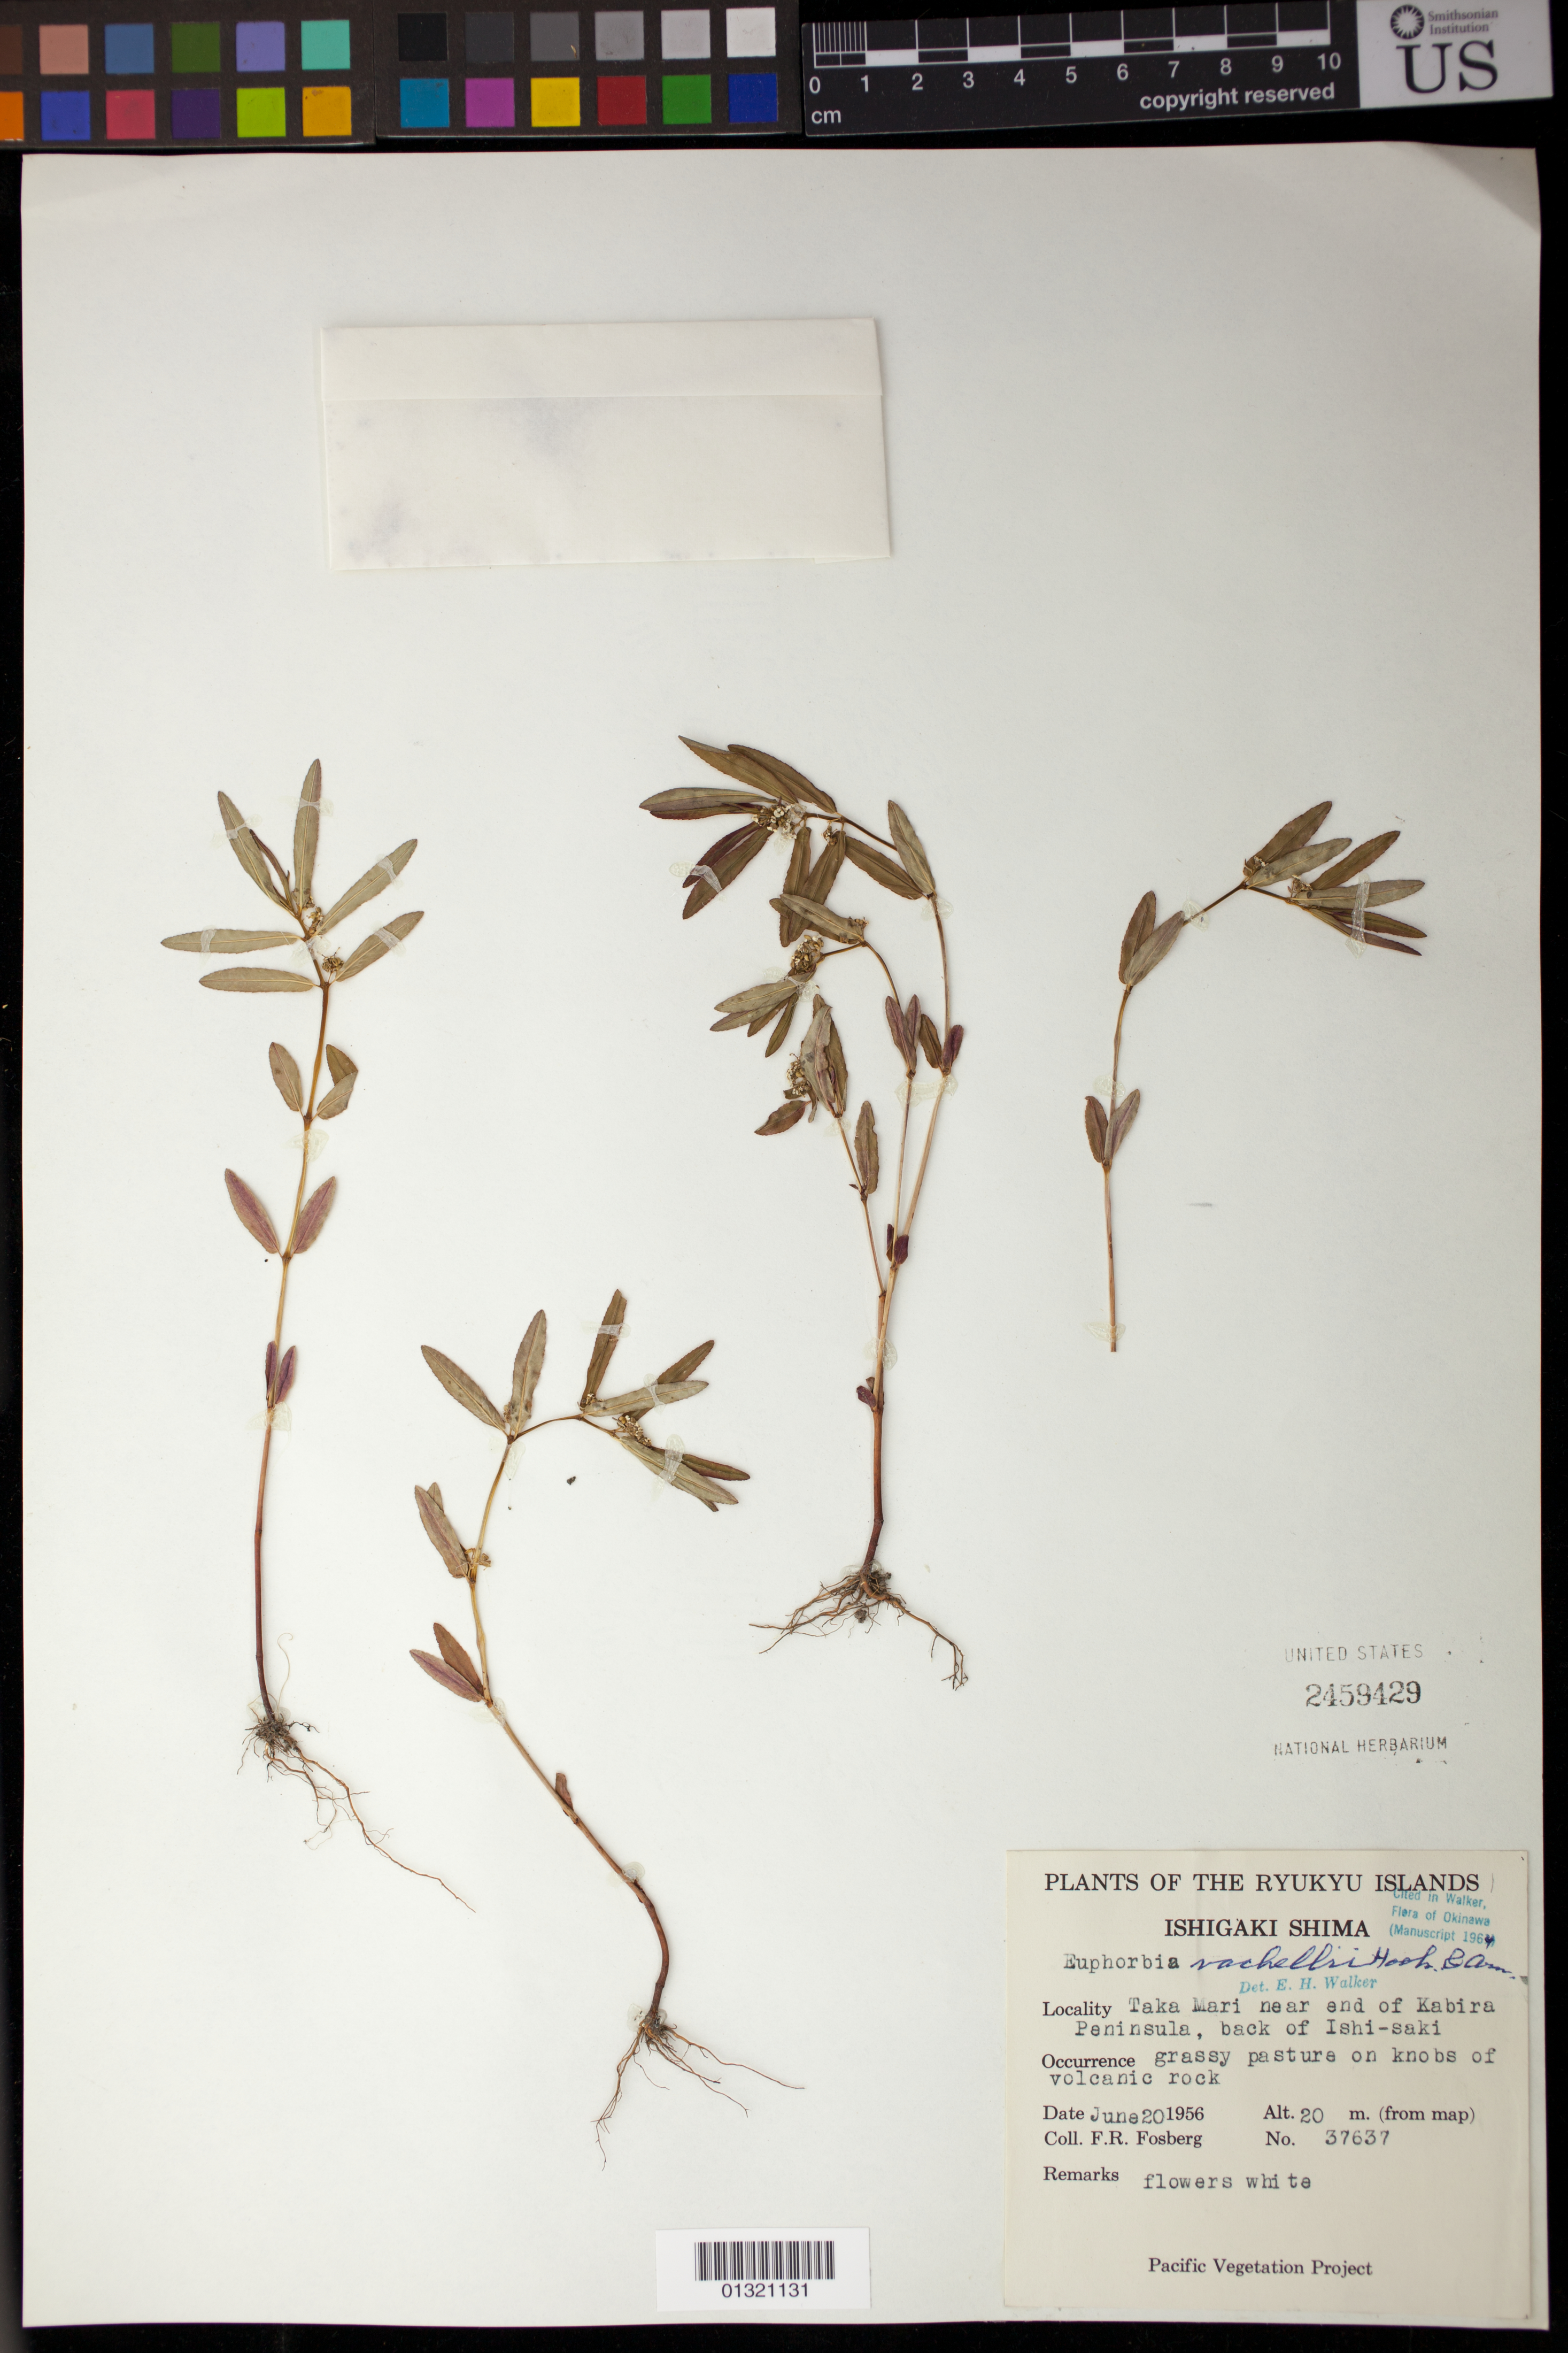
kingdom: Plantae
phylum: Tracheophyta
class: Magnoliopsida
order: Malpighiales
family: Euphorbiaceae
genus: Euphorbia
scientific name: Euphorbia bifida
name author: Hook. & Arn.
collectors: F. R. Fosberg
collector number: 37637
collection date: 1956-06-20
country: Japan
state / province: Okinawa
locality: Ishigaki Shima [Ishigaki-jima]; Taka Mari near end of Kabira Peninsula, back of Ishi-saki [Kabiraishi-zaki].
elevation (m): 20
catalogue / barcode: US 2459429